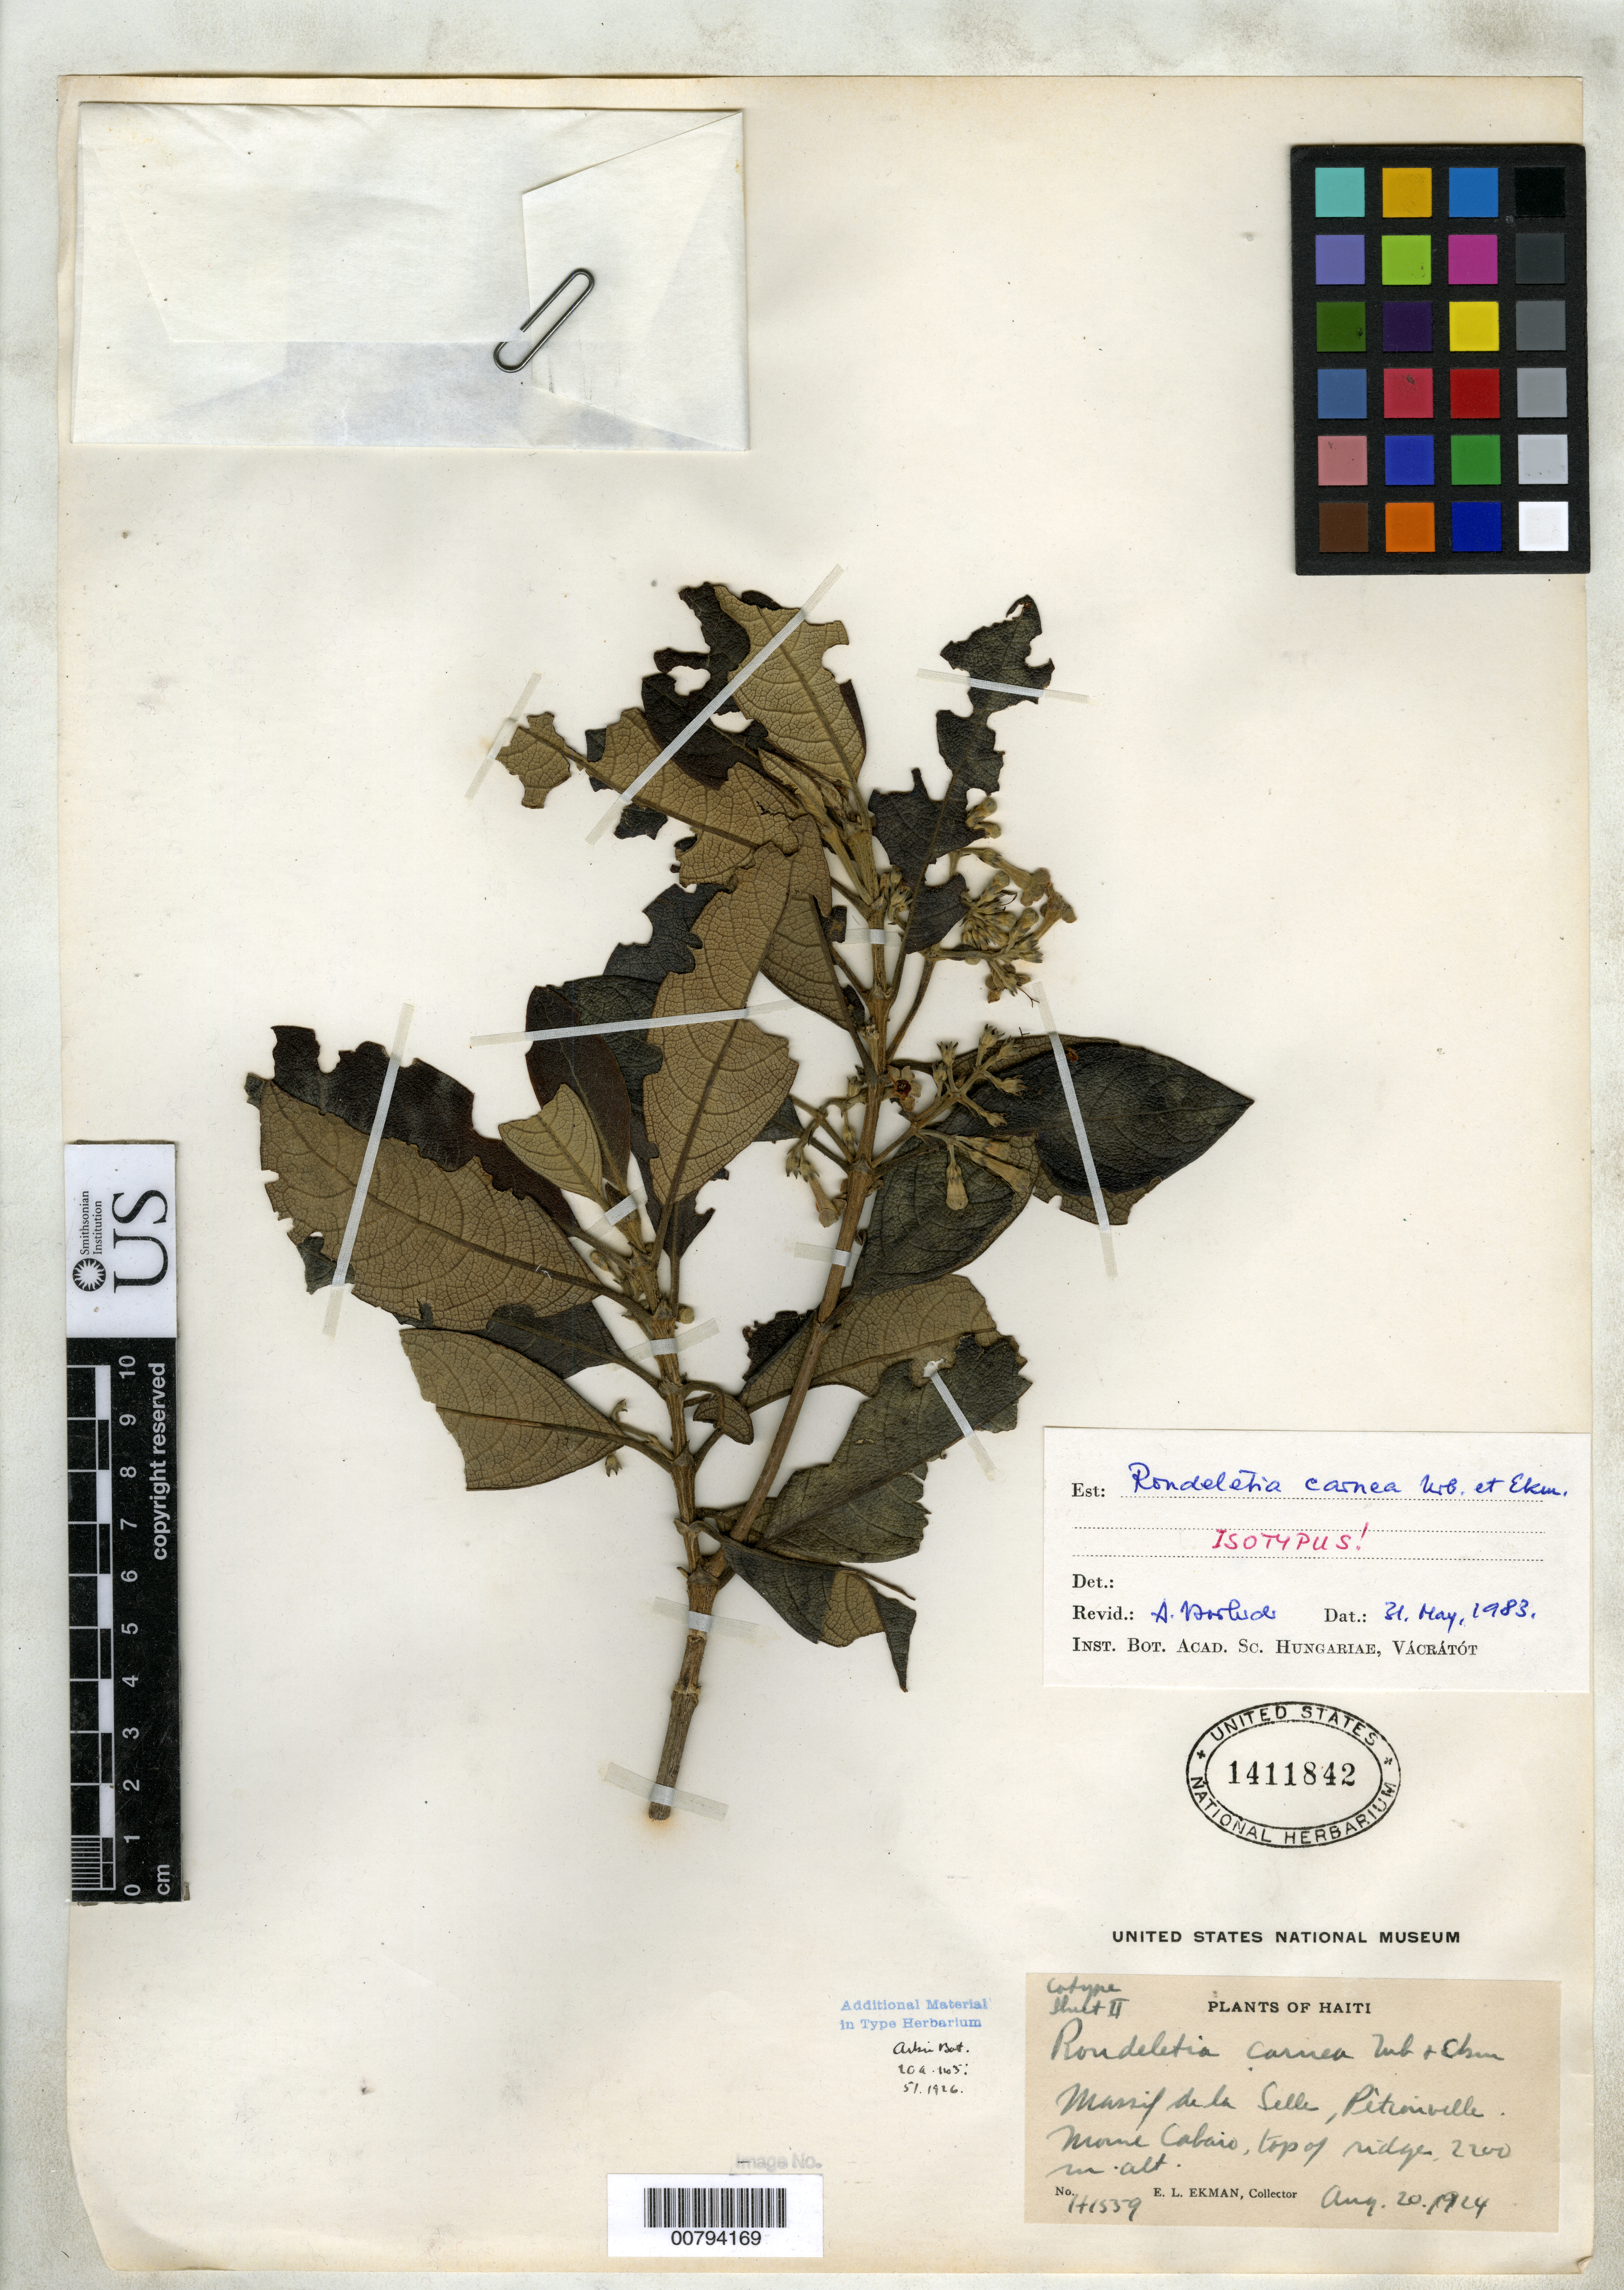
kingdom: Plantae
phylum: Tracheophyta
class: Magnoliopsida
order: Gentianales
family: Rubiaceae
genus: Rondeletia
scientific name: Rondeletia carnea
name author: Urb. & Ekman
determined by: Borhidi, Attila L.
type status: Isotype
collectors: E. L. Ekman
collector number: H 1559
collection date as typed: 20 Aug 1924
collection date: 1924-08-20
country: Haiti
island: Hispaniola Island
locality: Massif de la Selle, Petionville, Morne Cabaio, top of ridges.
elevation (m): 2200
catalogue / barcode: US 1411842